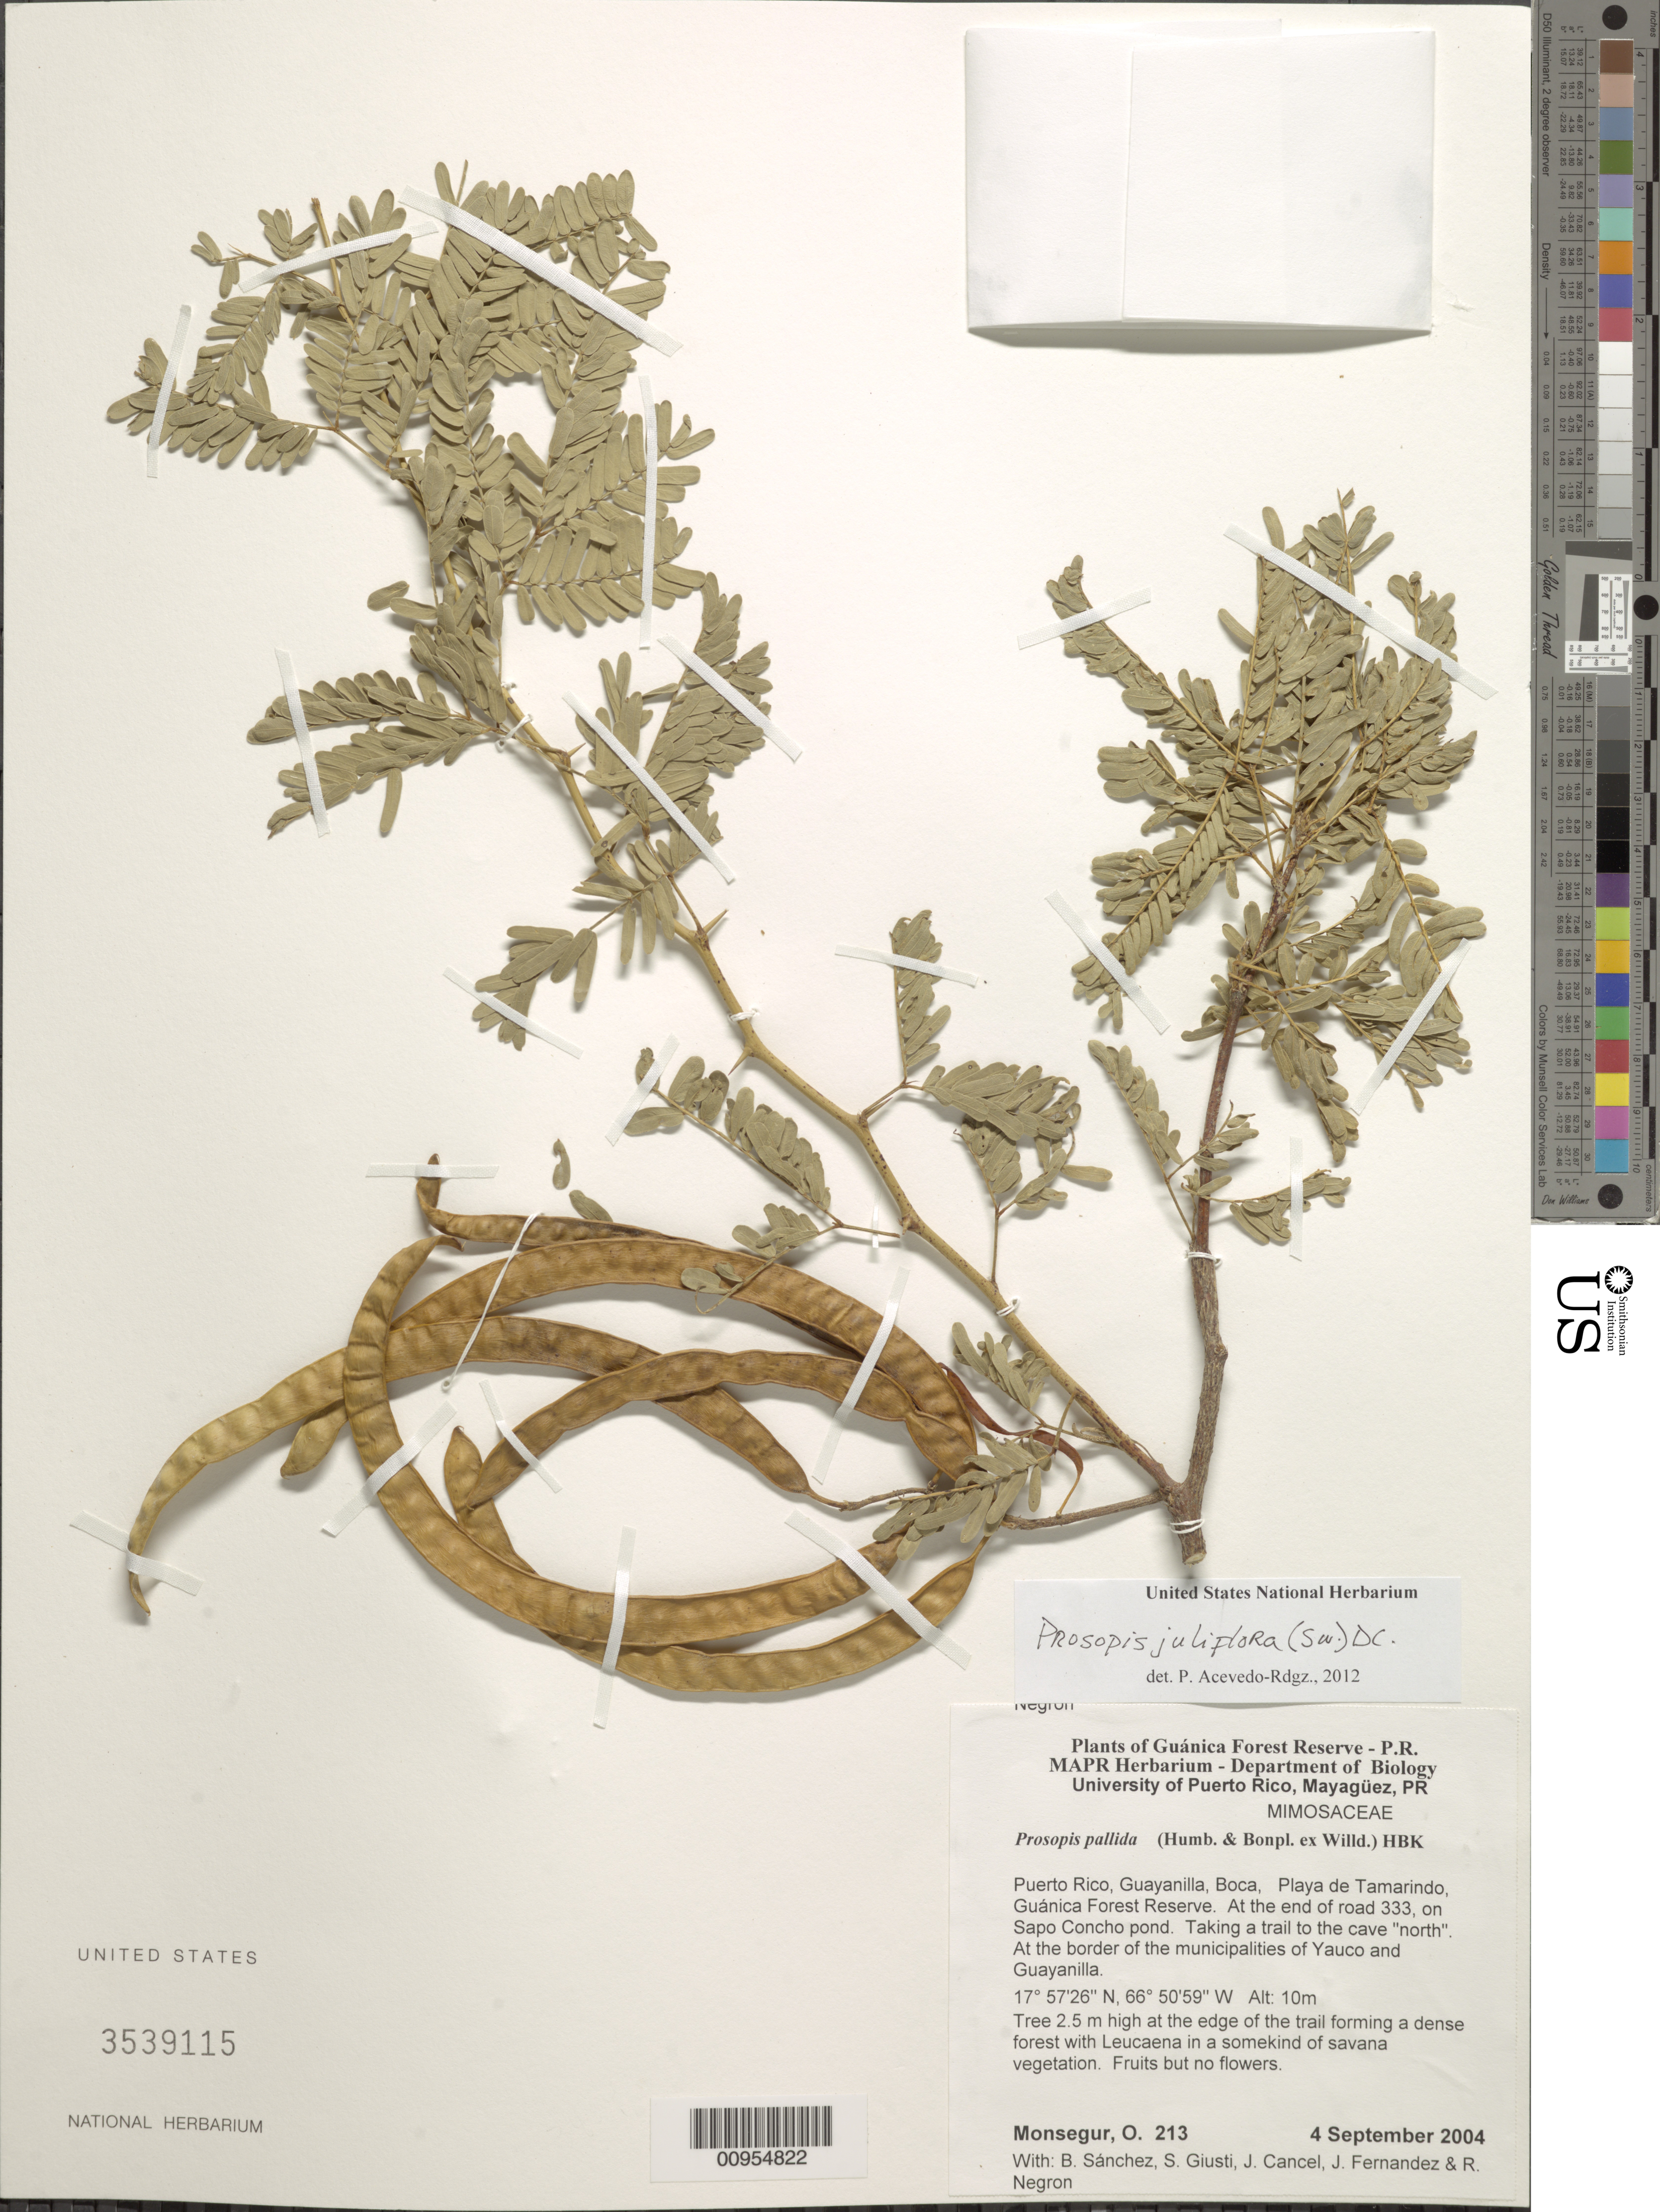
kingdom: Plantae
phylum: Tracheophyta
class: Magnoliopsida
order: Fabales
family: Fabaceae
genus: Neltuma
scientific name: Neltuma juliflora var. juliflora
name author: (Sw.) Raf.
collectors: O. Monsegur, B. Sánchez, S. Giusti, J. Cancel, J. Fernández & R. Negrón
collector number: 213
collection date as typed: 04 Sep 2004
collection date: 2004-09-04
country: Puerto Rico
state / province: Guayanilla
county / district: Boca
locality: Guánica Forest Reserve. Playa de Tamarindo, at the end of road 333, on Sapo Concho pond. Taking a trail to the cave "north". At the border of the municipalities of Yauco and Guayanilla.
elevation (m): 10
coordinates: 17.57256, 66.50592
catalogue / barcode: US 3539115